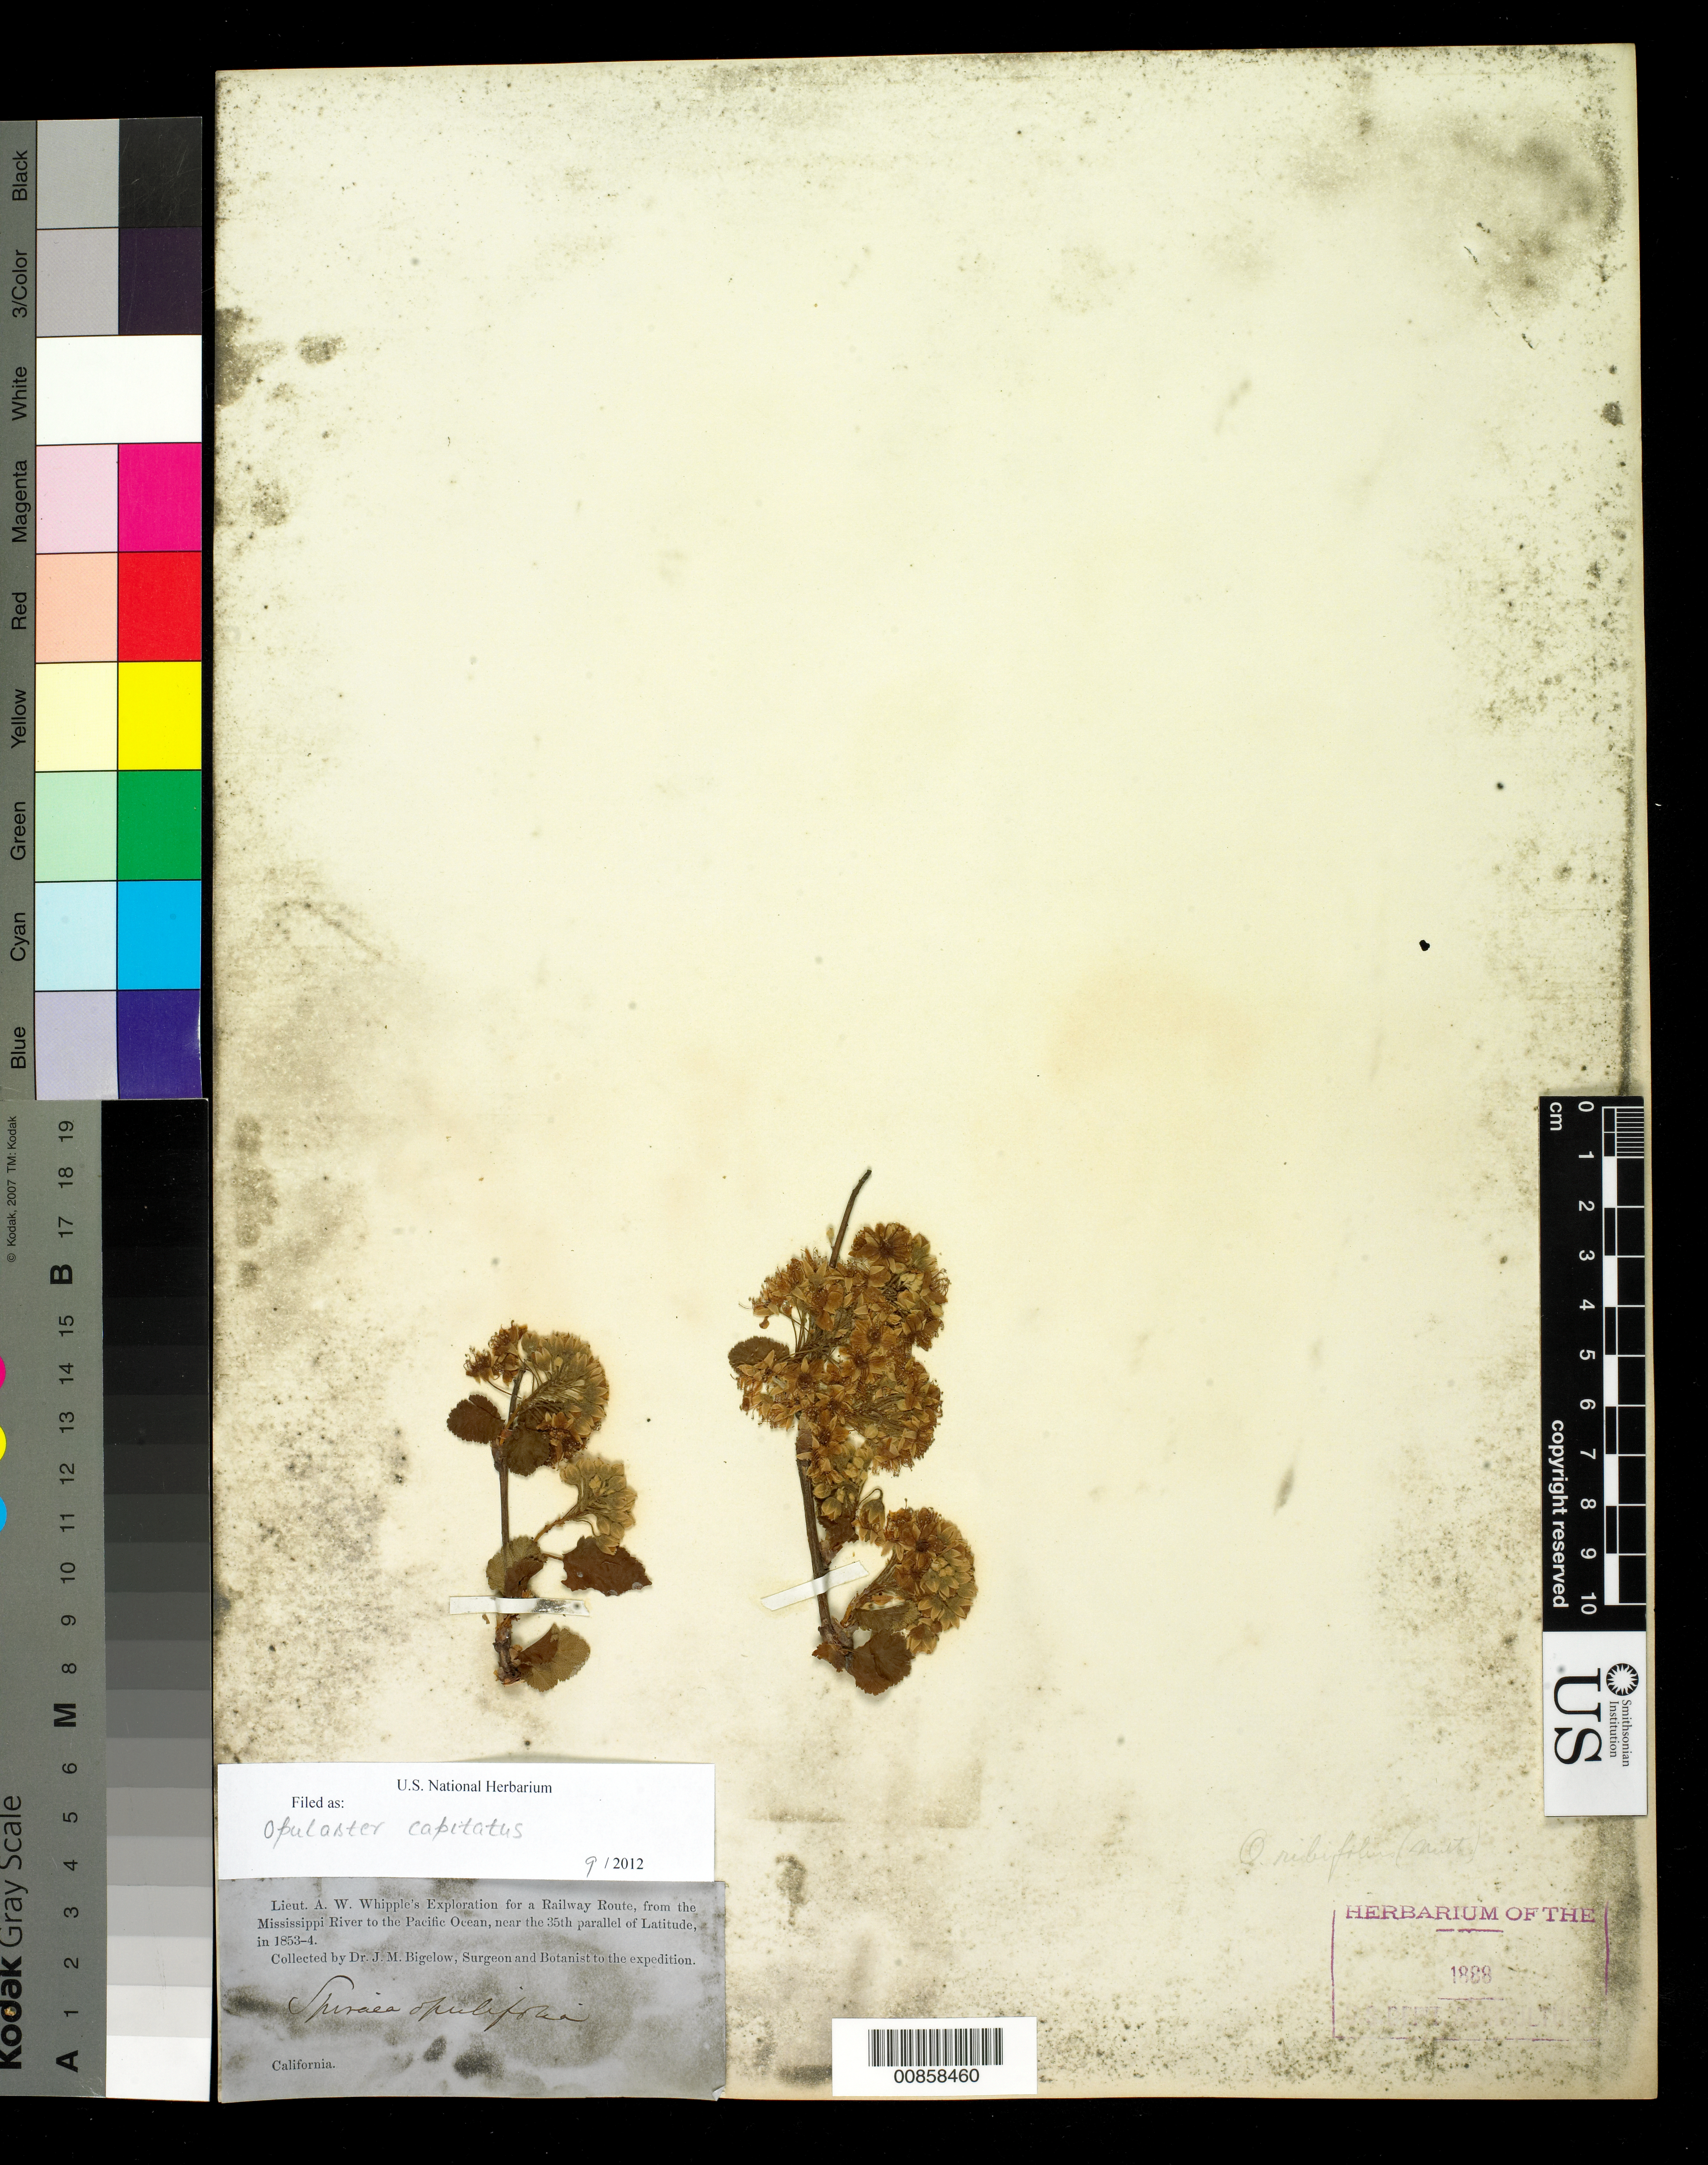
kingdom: Plantae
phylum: Tracheophyta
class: Magnoliopsida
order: Rosales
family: Rosaceae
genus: Physocarpus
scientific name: Physocarpus capitatus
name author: (Pursh) Kuntze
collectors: J. M. Bigelow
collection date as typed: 1853 to -- --- 1854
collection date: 1853/1854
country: United States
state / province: California